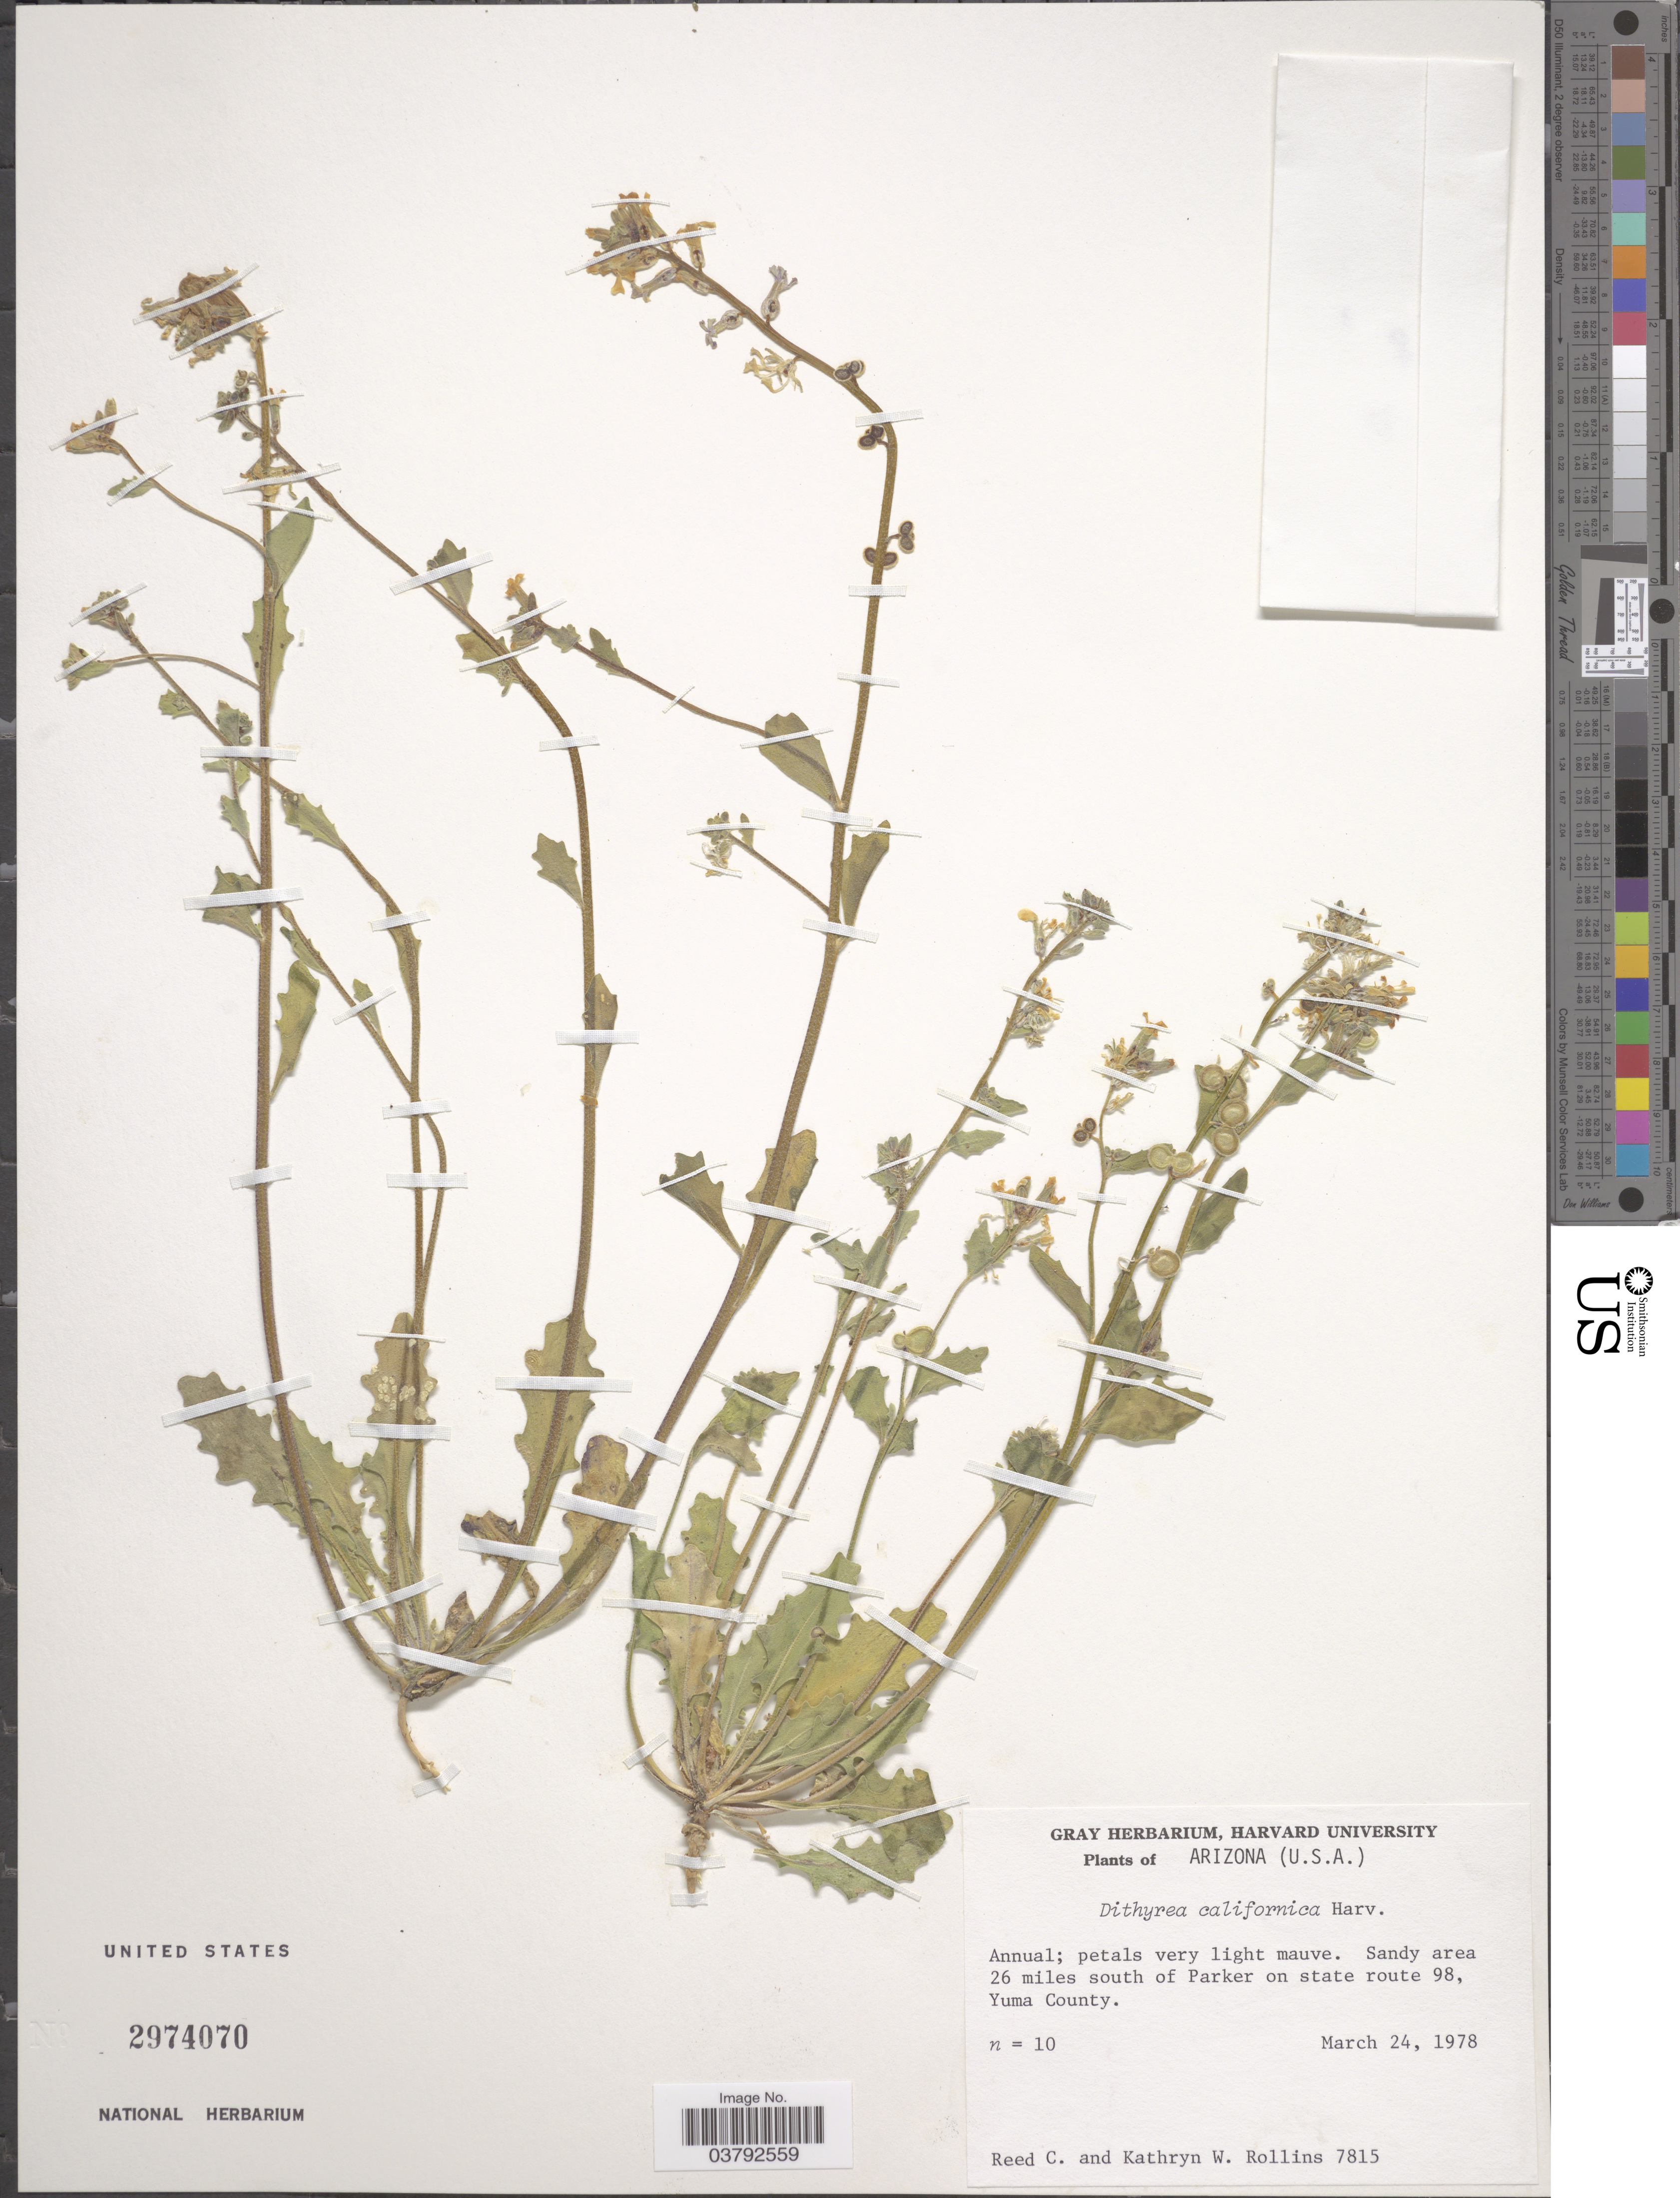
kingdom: Plantae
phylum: Tracheophyta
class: Magnoliopsida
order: Brassicales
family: Brassicaceae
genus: Dithyrea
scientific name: Dithyrea californica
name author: Harv.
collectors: R. C. Rollins & K. W. Rollins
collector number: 7815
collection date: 1978-03-24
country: United States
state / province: Arizona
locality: Sandy area 26 miles south of Parker on state route 98, Yuma County.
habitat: sandy area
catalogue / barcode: US 2974070